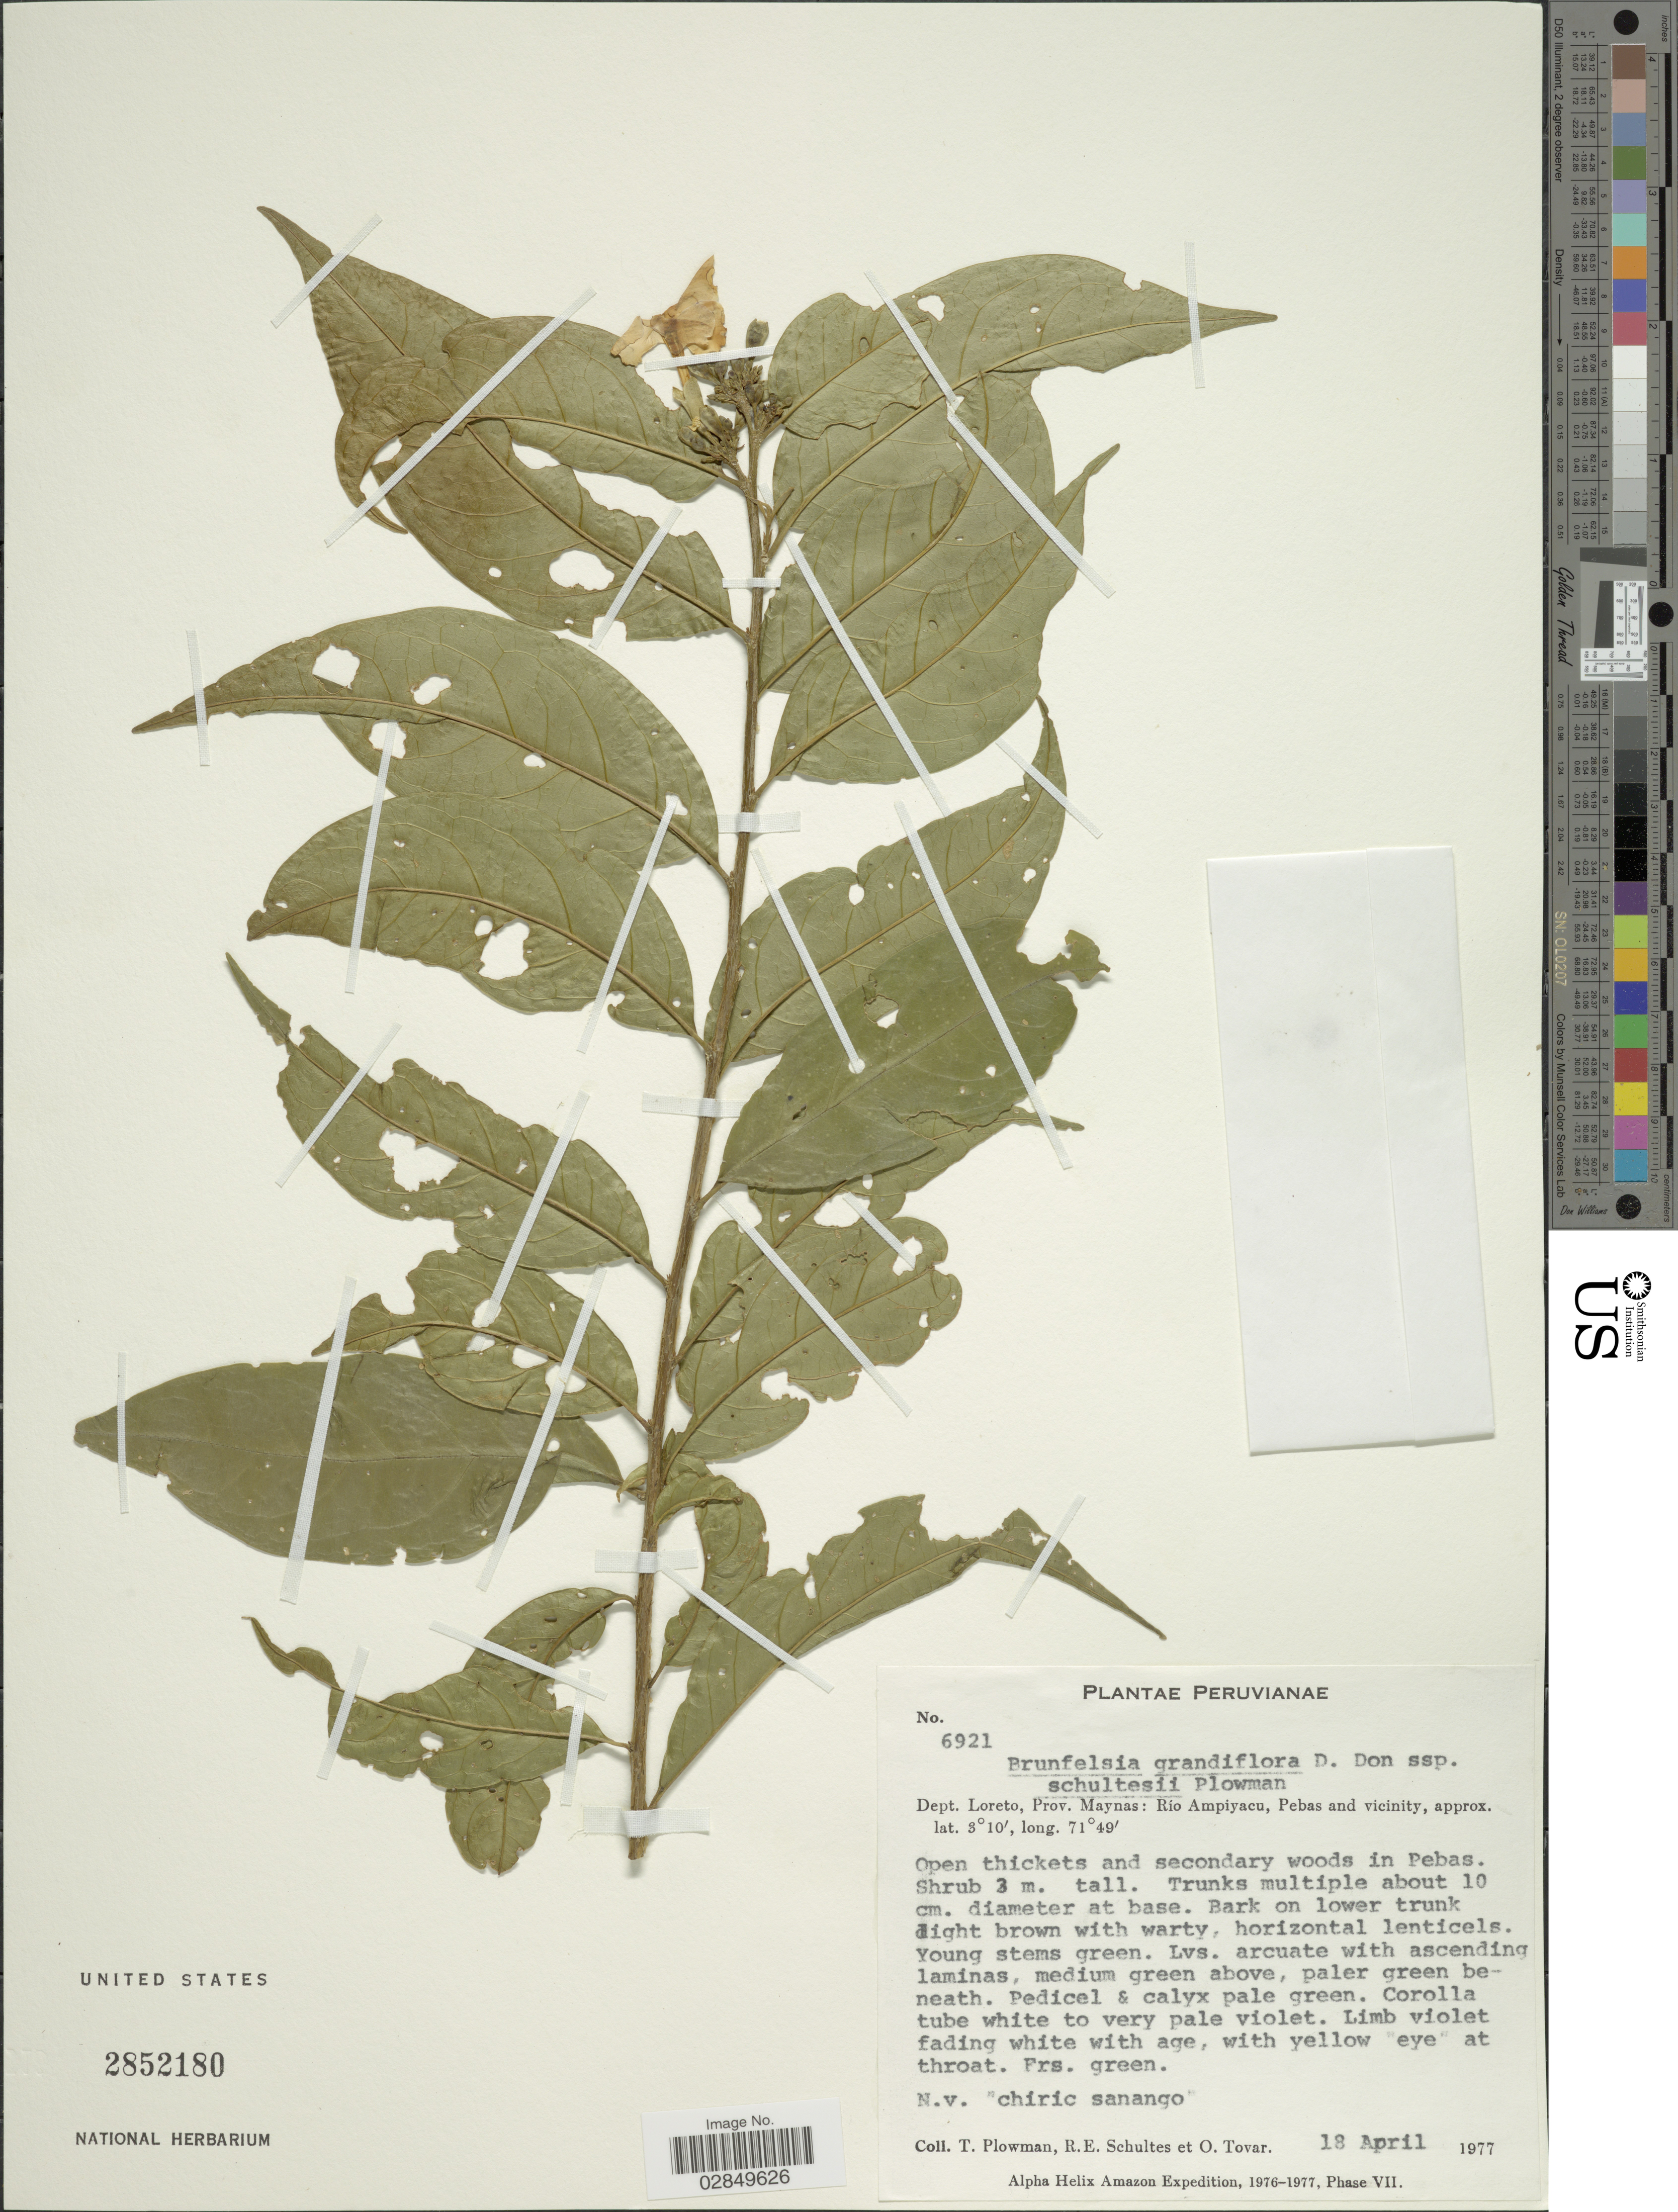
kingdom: Plantae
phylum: Tracheophyta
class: Magnoliopsida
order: Solanales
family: Solanaceae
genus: Brunfelsia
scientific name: Brunfelsia grandiflora subsp. schultesii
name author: Plowman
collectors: T. Plowman, R. E. Schultes & Ó. Tovar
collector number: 6921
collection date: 1977-04-18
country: Peru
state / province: Loreto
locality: Dept. Loreto, Prov. Maynas, Río Ampiyacu, Pebas and vicinity.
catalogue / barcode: US 2852180